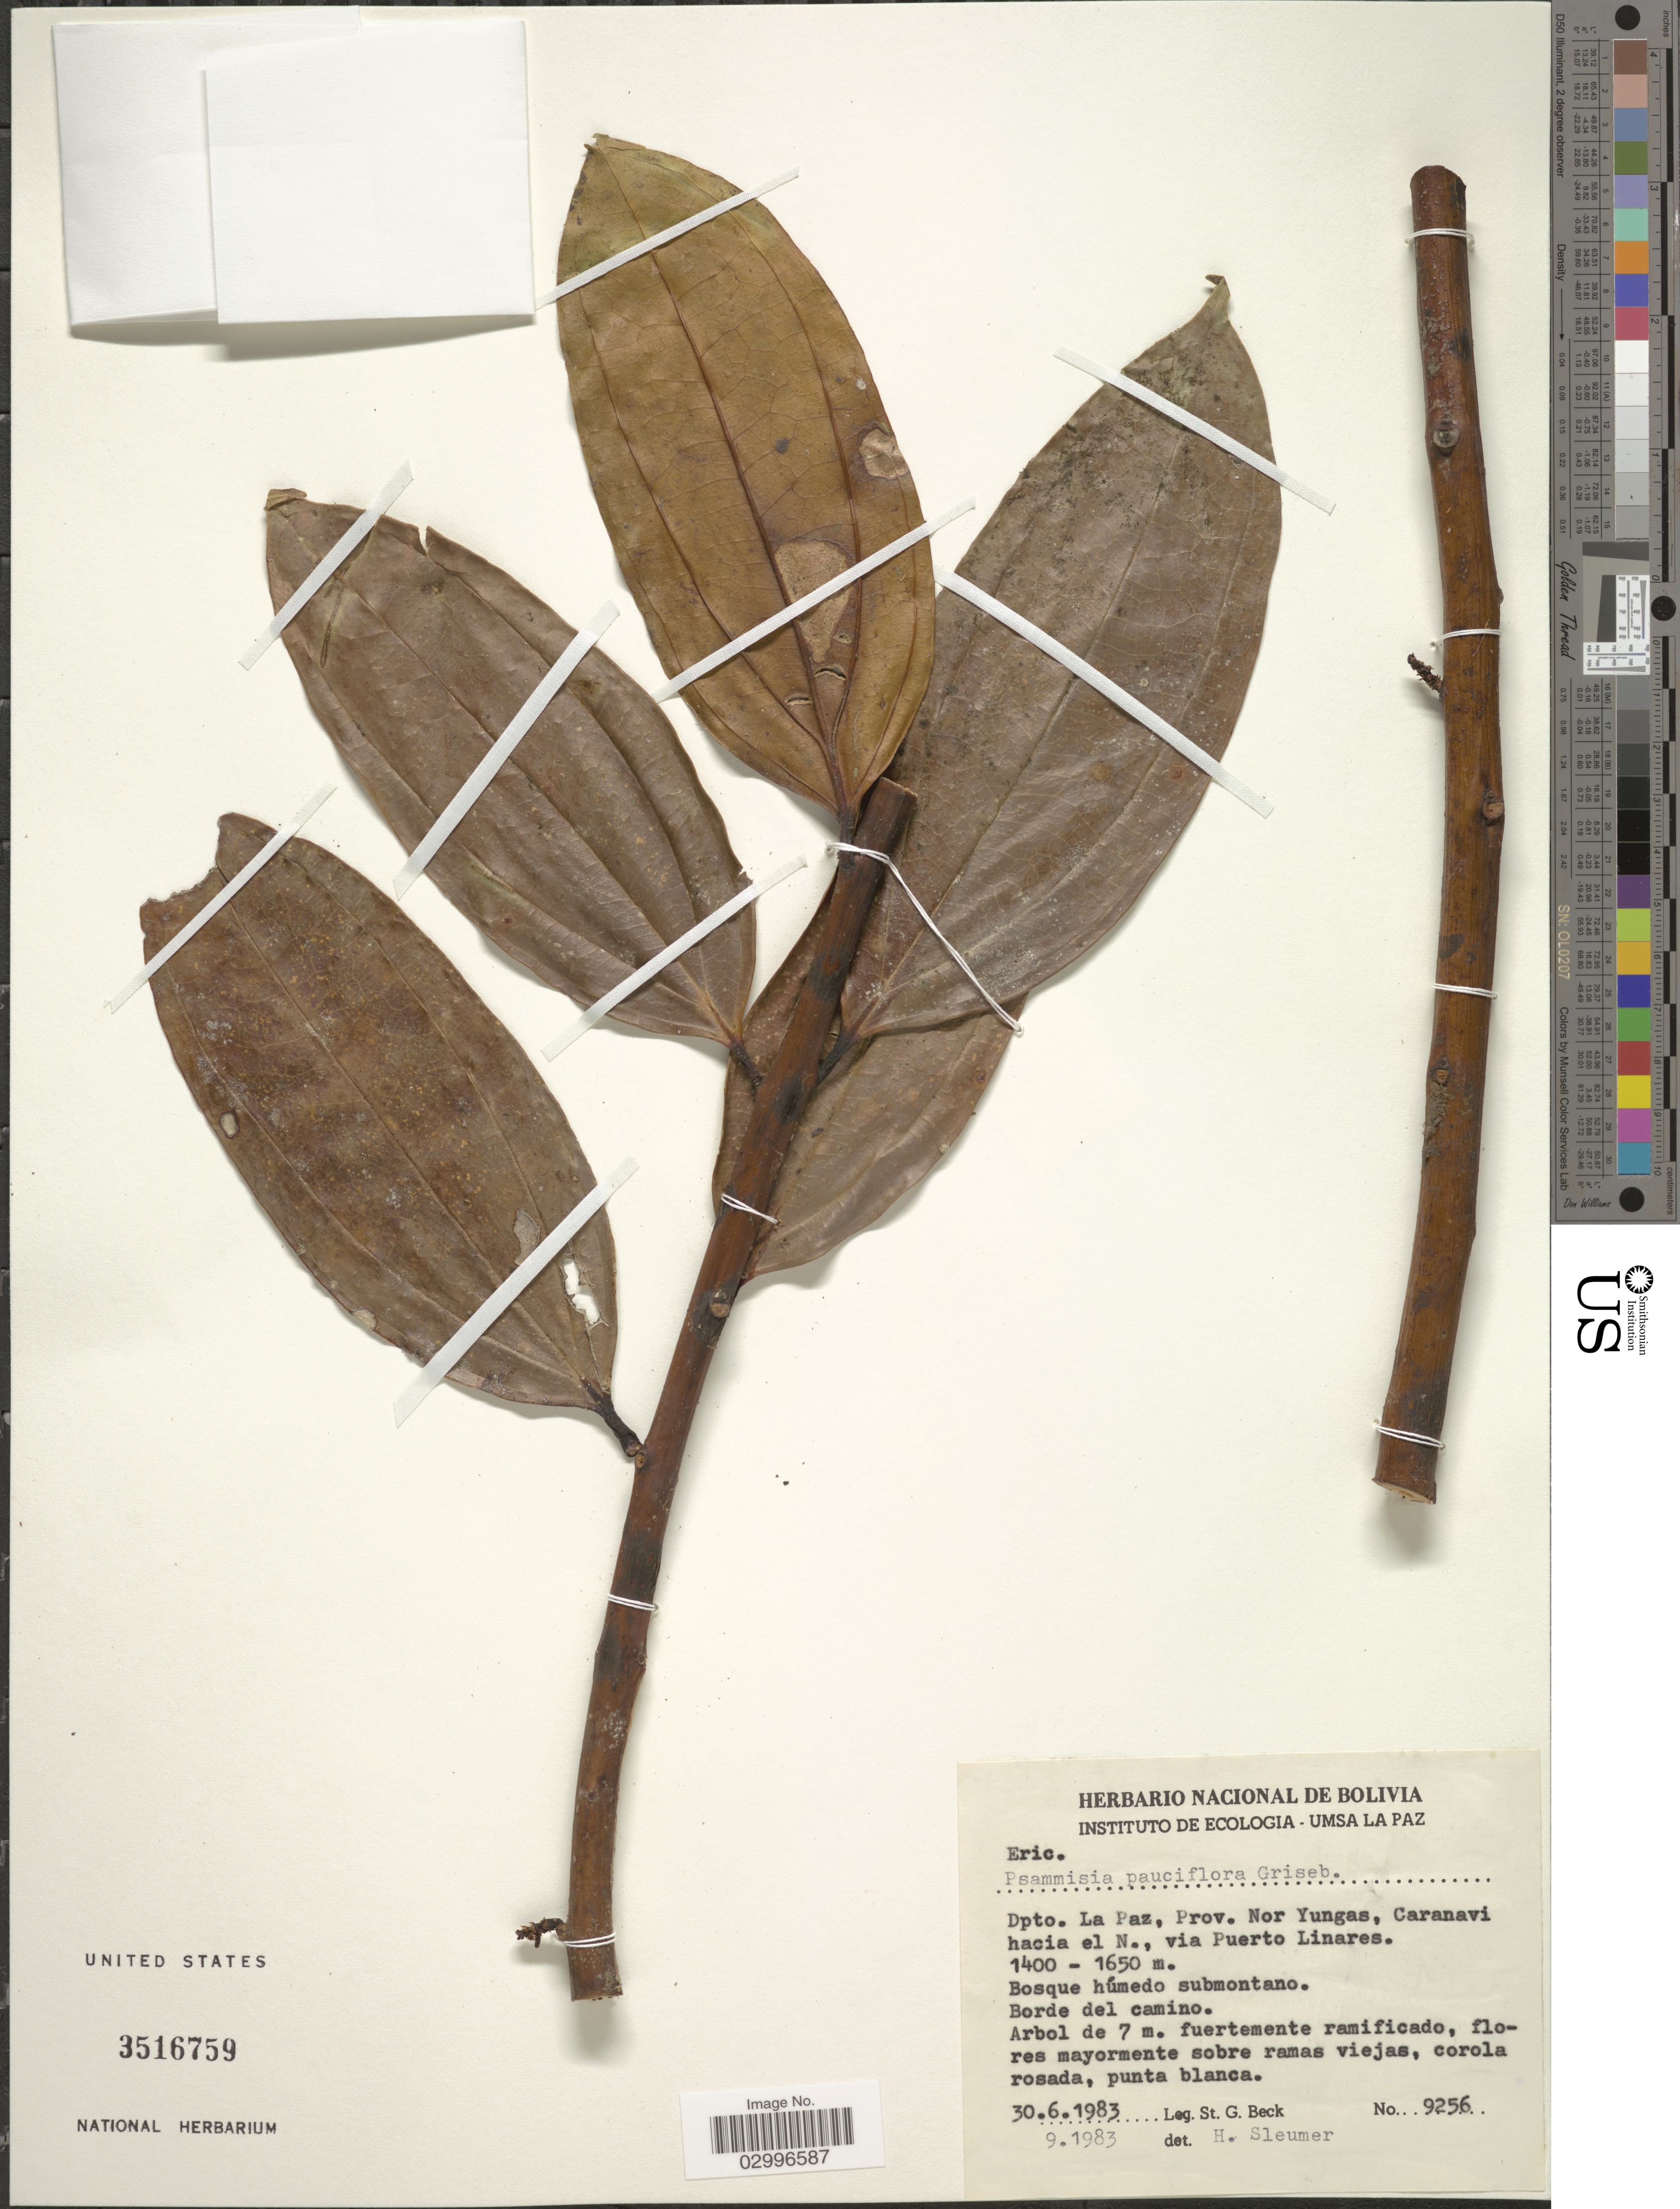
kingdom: Plantae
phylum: Tracheophyta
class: Magnoliopsida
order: Ericales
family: Ericaceae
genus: Psammisia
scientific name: Psammisia pauciflora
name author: Griseb. ex A.C. Sm.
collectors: S. G. Beck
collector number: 9256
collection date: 1983-06-30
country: Bolivia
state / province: La Paz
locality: Dpto. La Paz, Prov. Nor Yungas, Caranavi hacia el N., via Puerto Linares.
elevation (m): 1400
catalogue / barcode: US 3516759